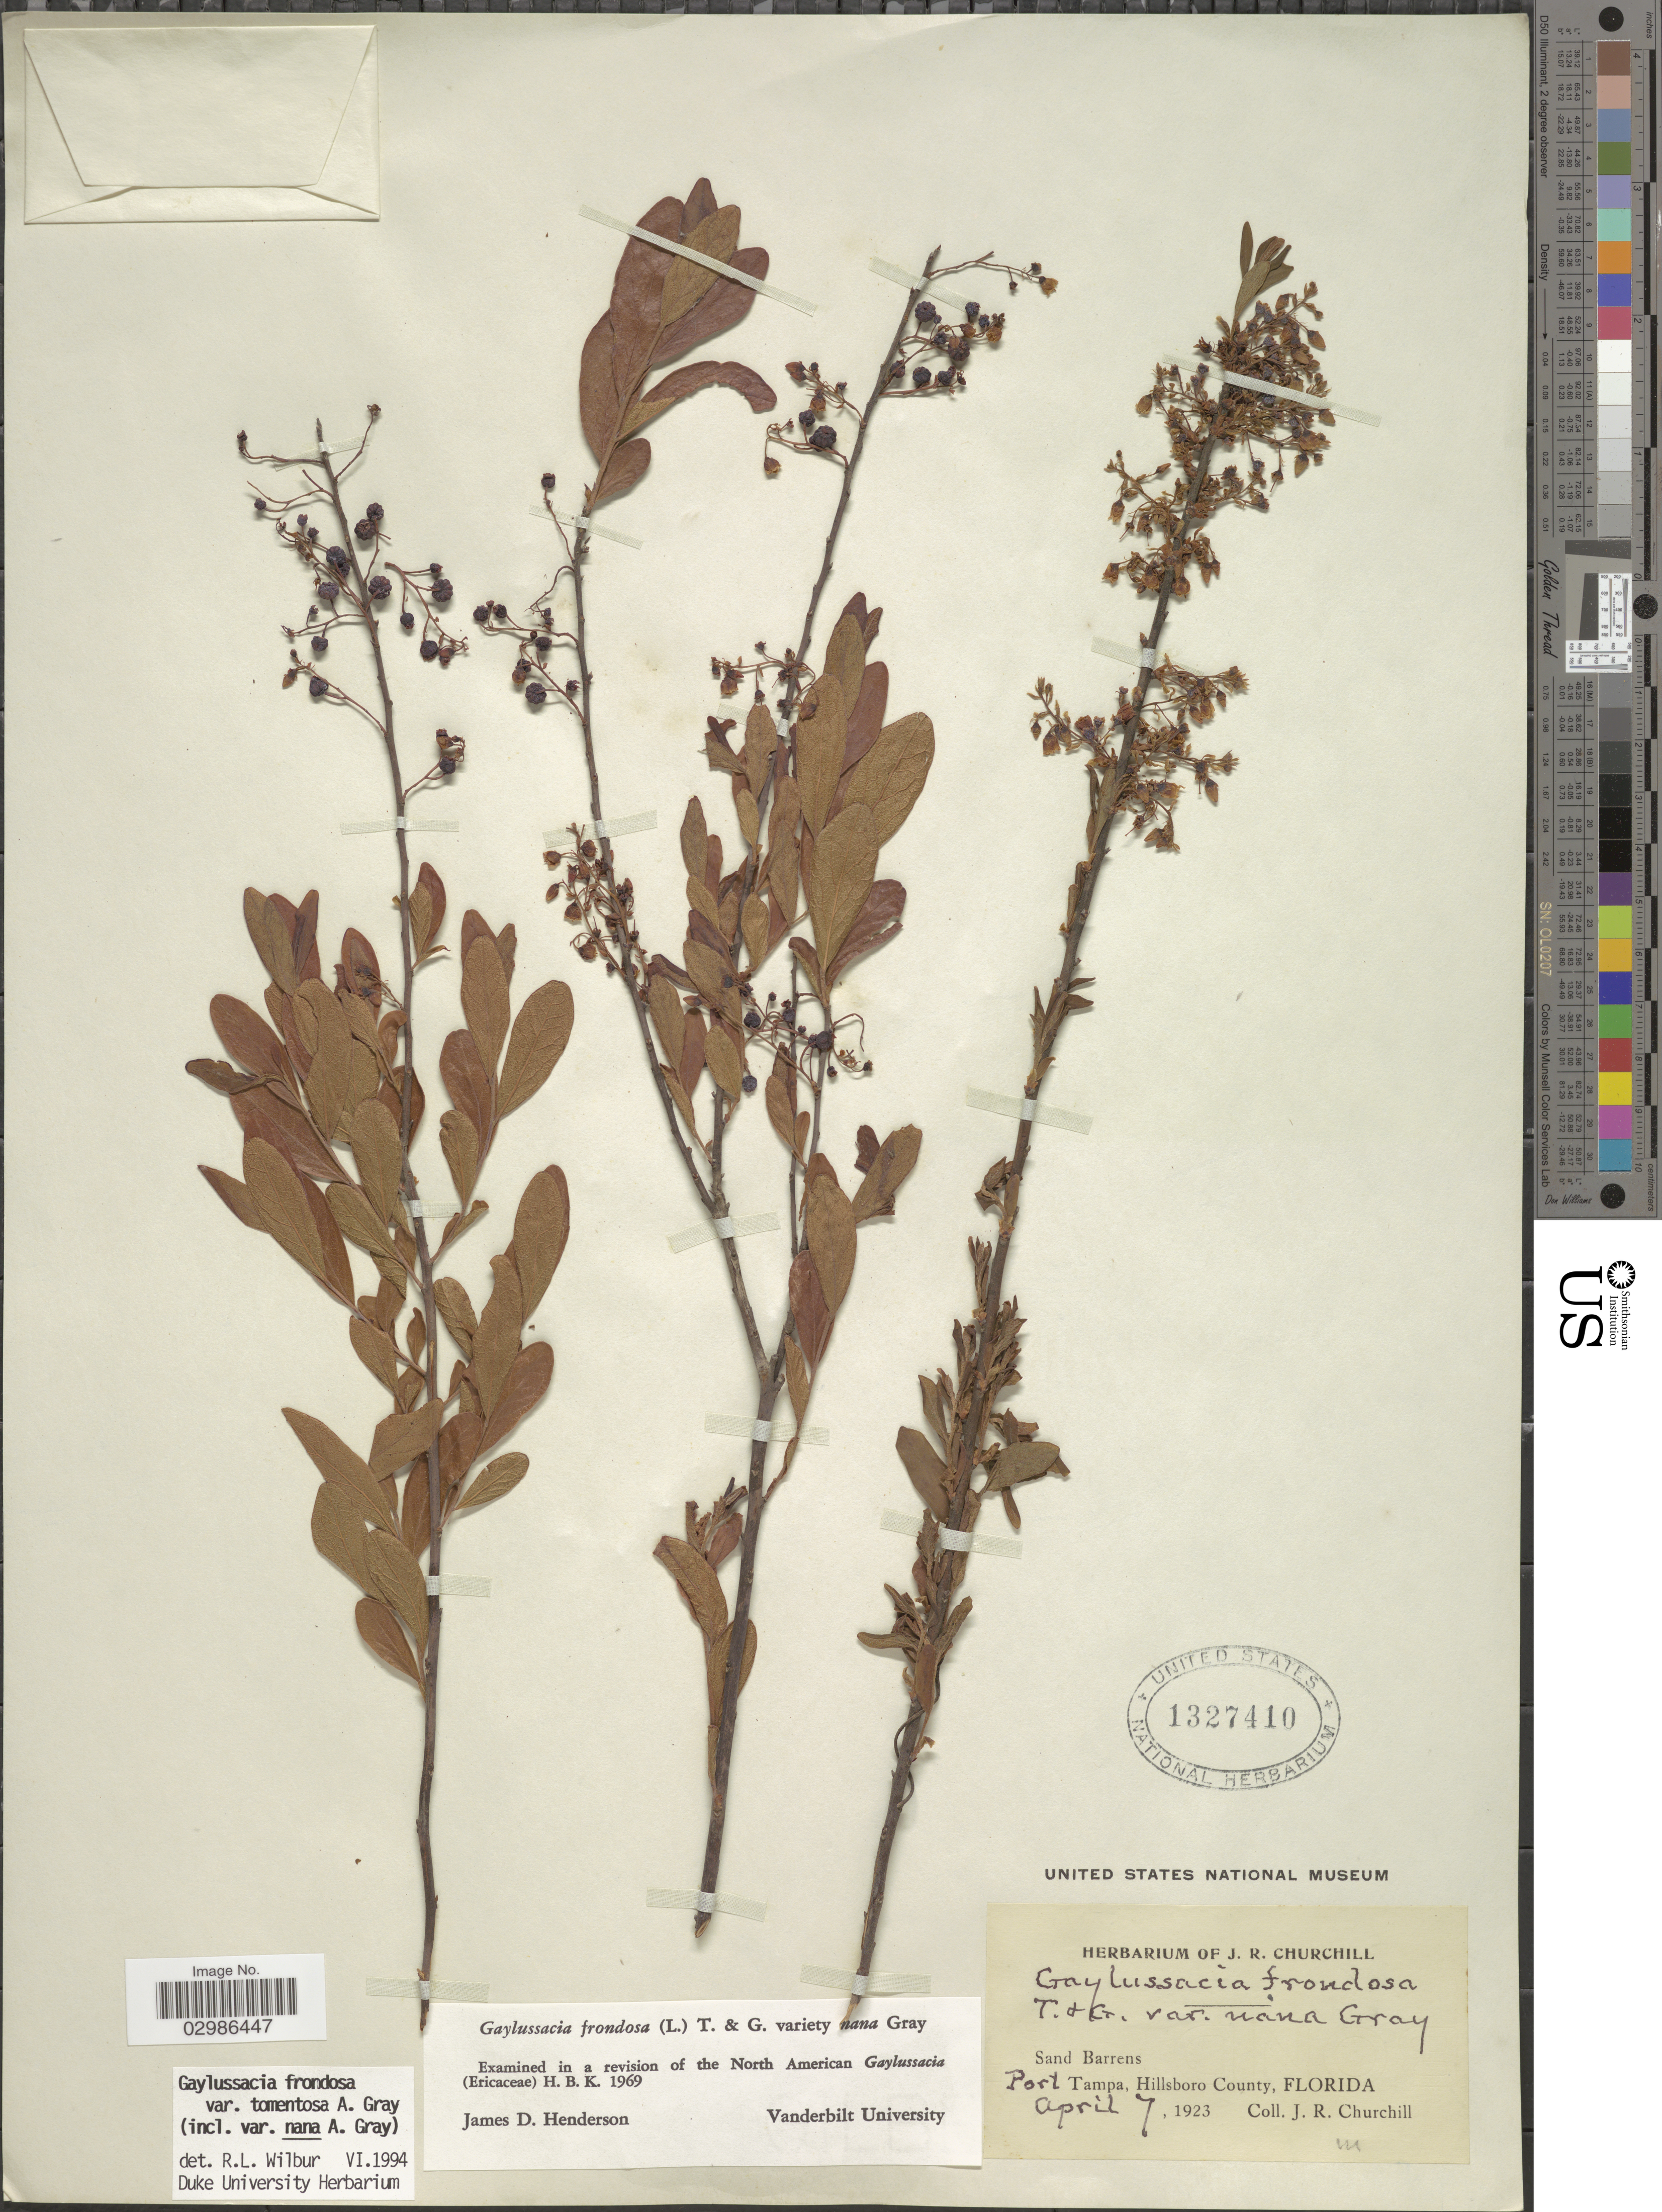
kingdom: Plantae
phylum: Tracheophyta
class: Magnoliopsida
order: Ericales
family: Ericaceae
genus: Gaylussacia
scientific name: Gaylussacia frondosa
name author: (L.) Torr. & A. Gray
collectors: J. Churchill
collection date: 1923-04-07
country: United States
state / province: Florida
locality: Port Tampa, Hillsboro County.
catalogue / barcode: US 1327410